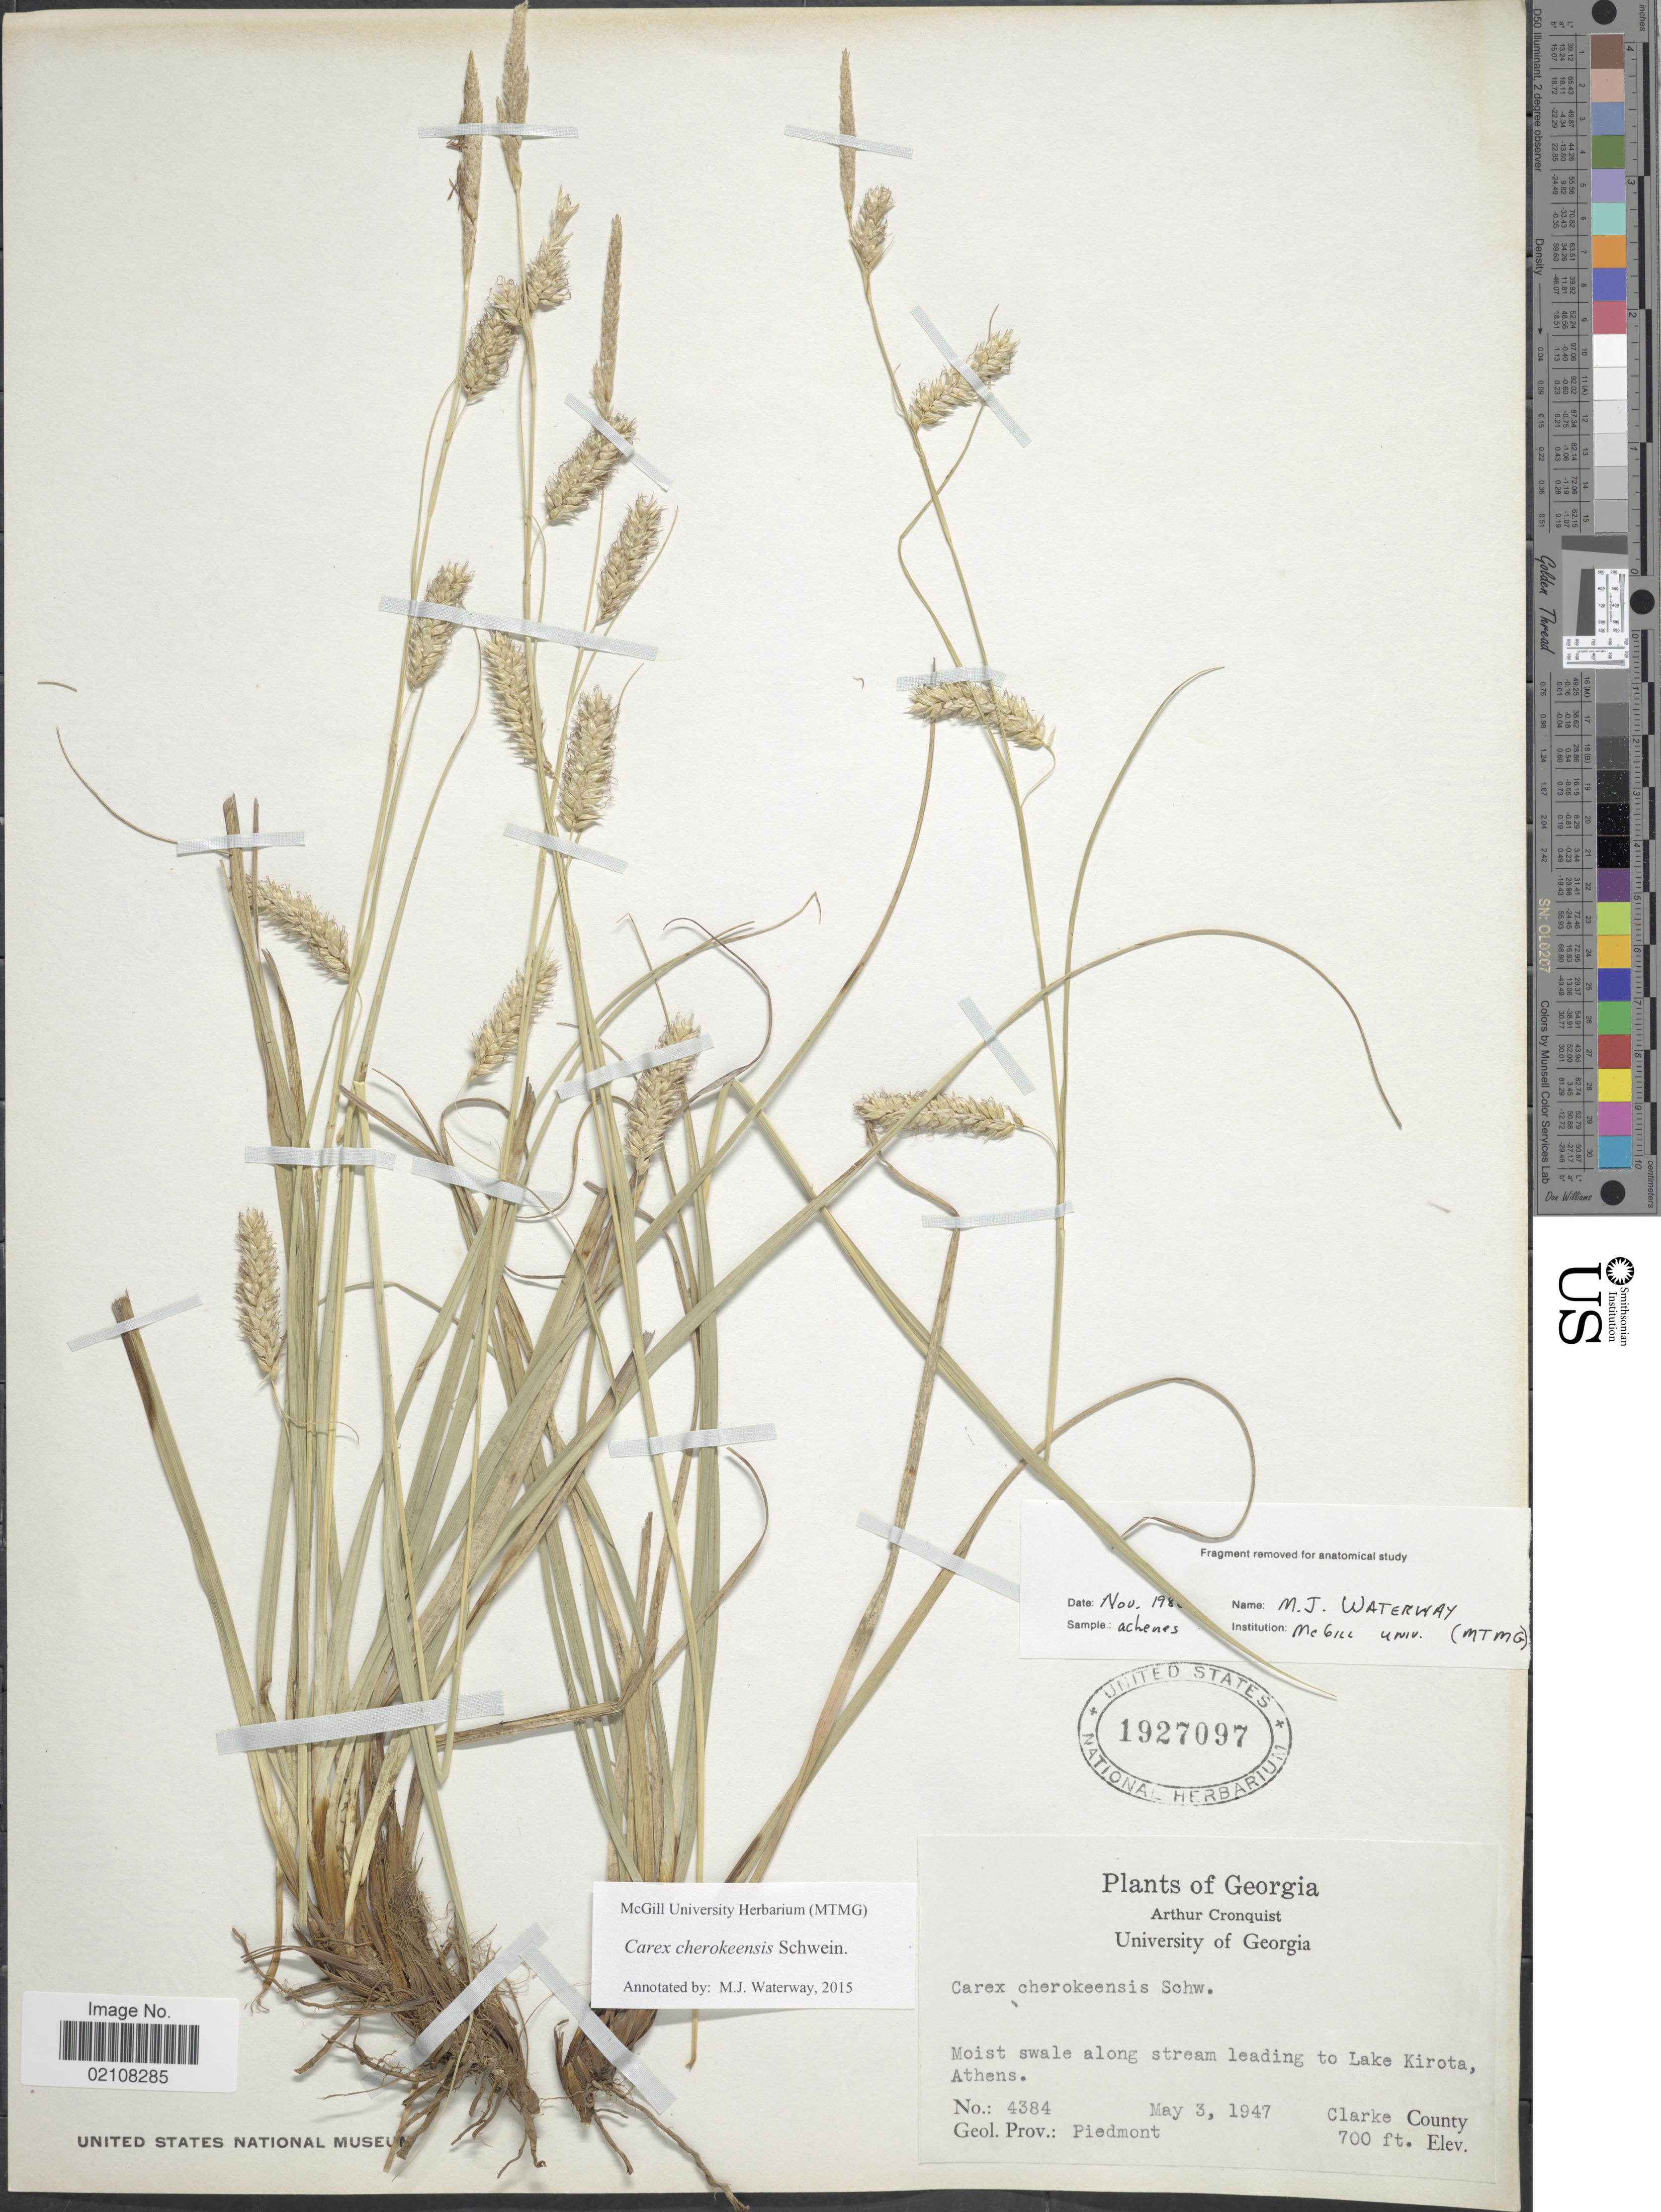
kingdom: Plantae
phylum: Tracheophyta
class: Liliopsida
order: Poales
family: Cyperaceae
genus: Carex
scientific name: Carex cherokeensis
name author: Schwein.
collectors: A. J. Cronquist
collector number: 4384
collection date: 1947-05-03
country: United States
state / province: Georgia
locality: Moist swale along stream leading to Lake Kirota, Athens, Clarke County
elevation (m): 213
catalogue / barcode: US 1927097